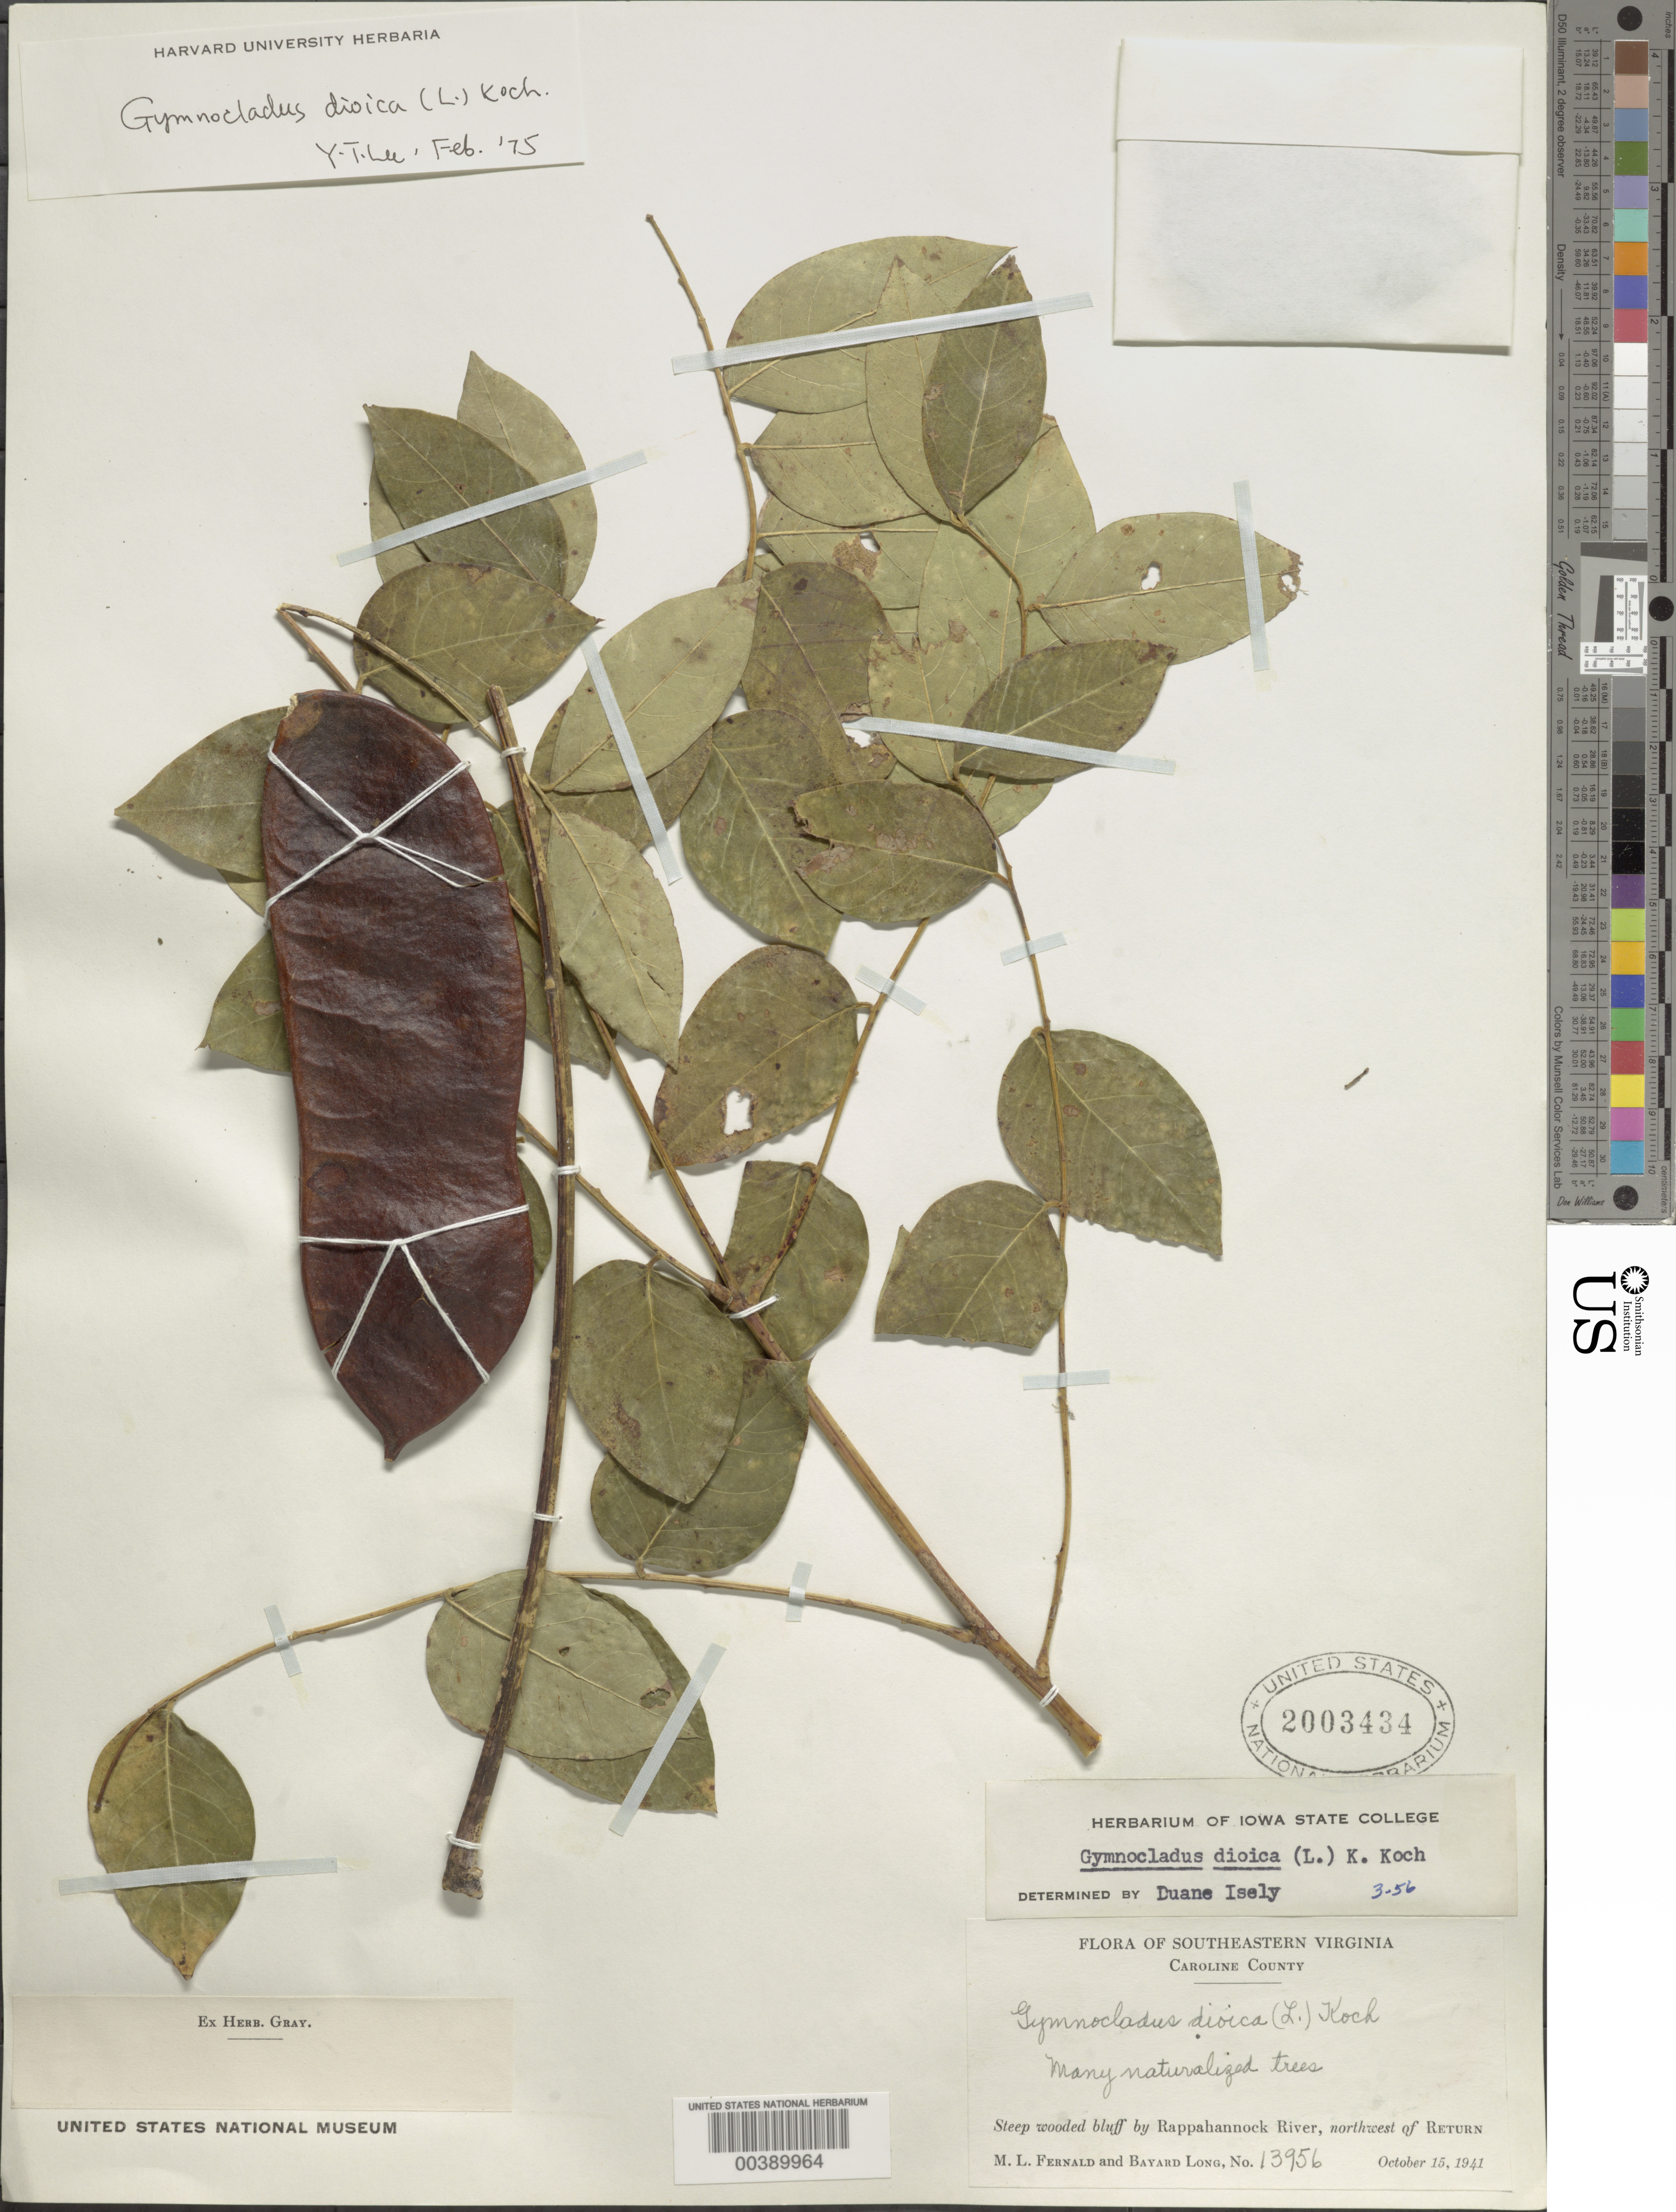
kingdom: Plantae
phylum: Tracheophyta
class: Magnoliopsida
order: Fabales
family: Fabaceae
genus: Gymnocladus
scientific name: Gymnocladus dioicus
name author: (L.) K. Koch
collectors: M. L. Fernald & B. H. Long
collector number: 13956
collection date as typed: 15 Oct 1941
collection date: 1941-10-15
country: United States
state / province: Virginia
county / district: Caroline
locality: By rappahannock river, nw of return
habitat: Steep wooded bluff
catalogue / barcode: US 2003434